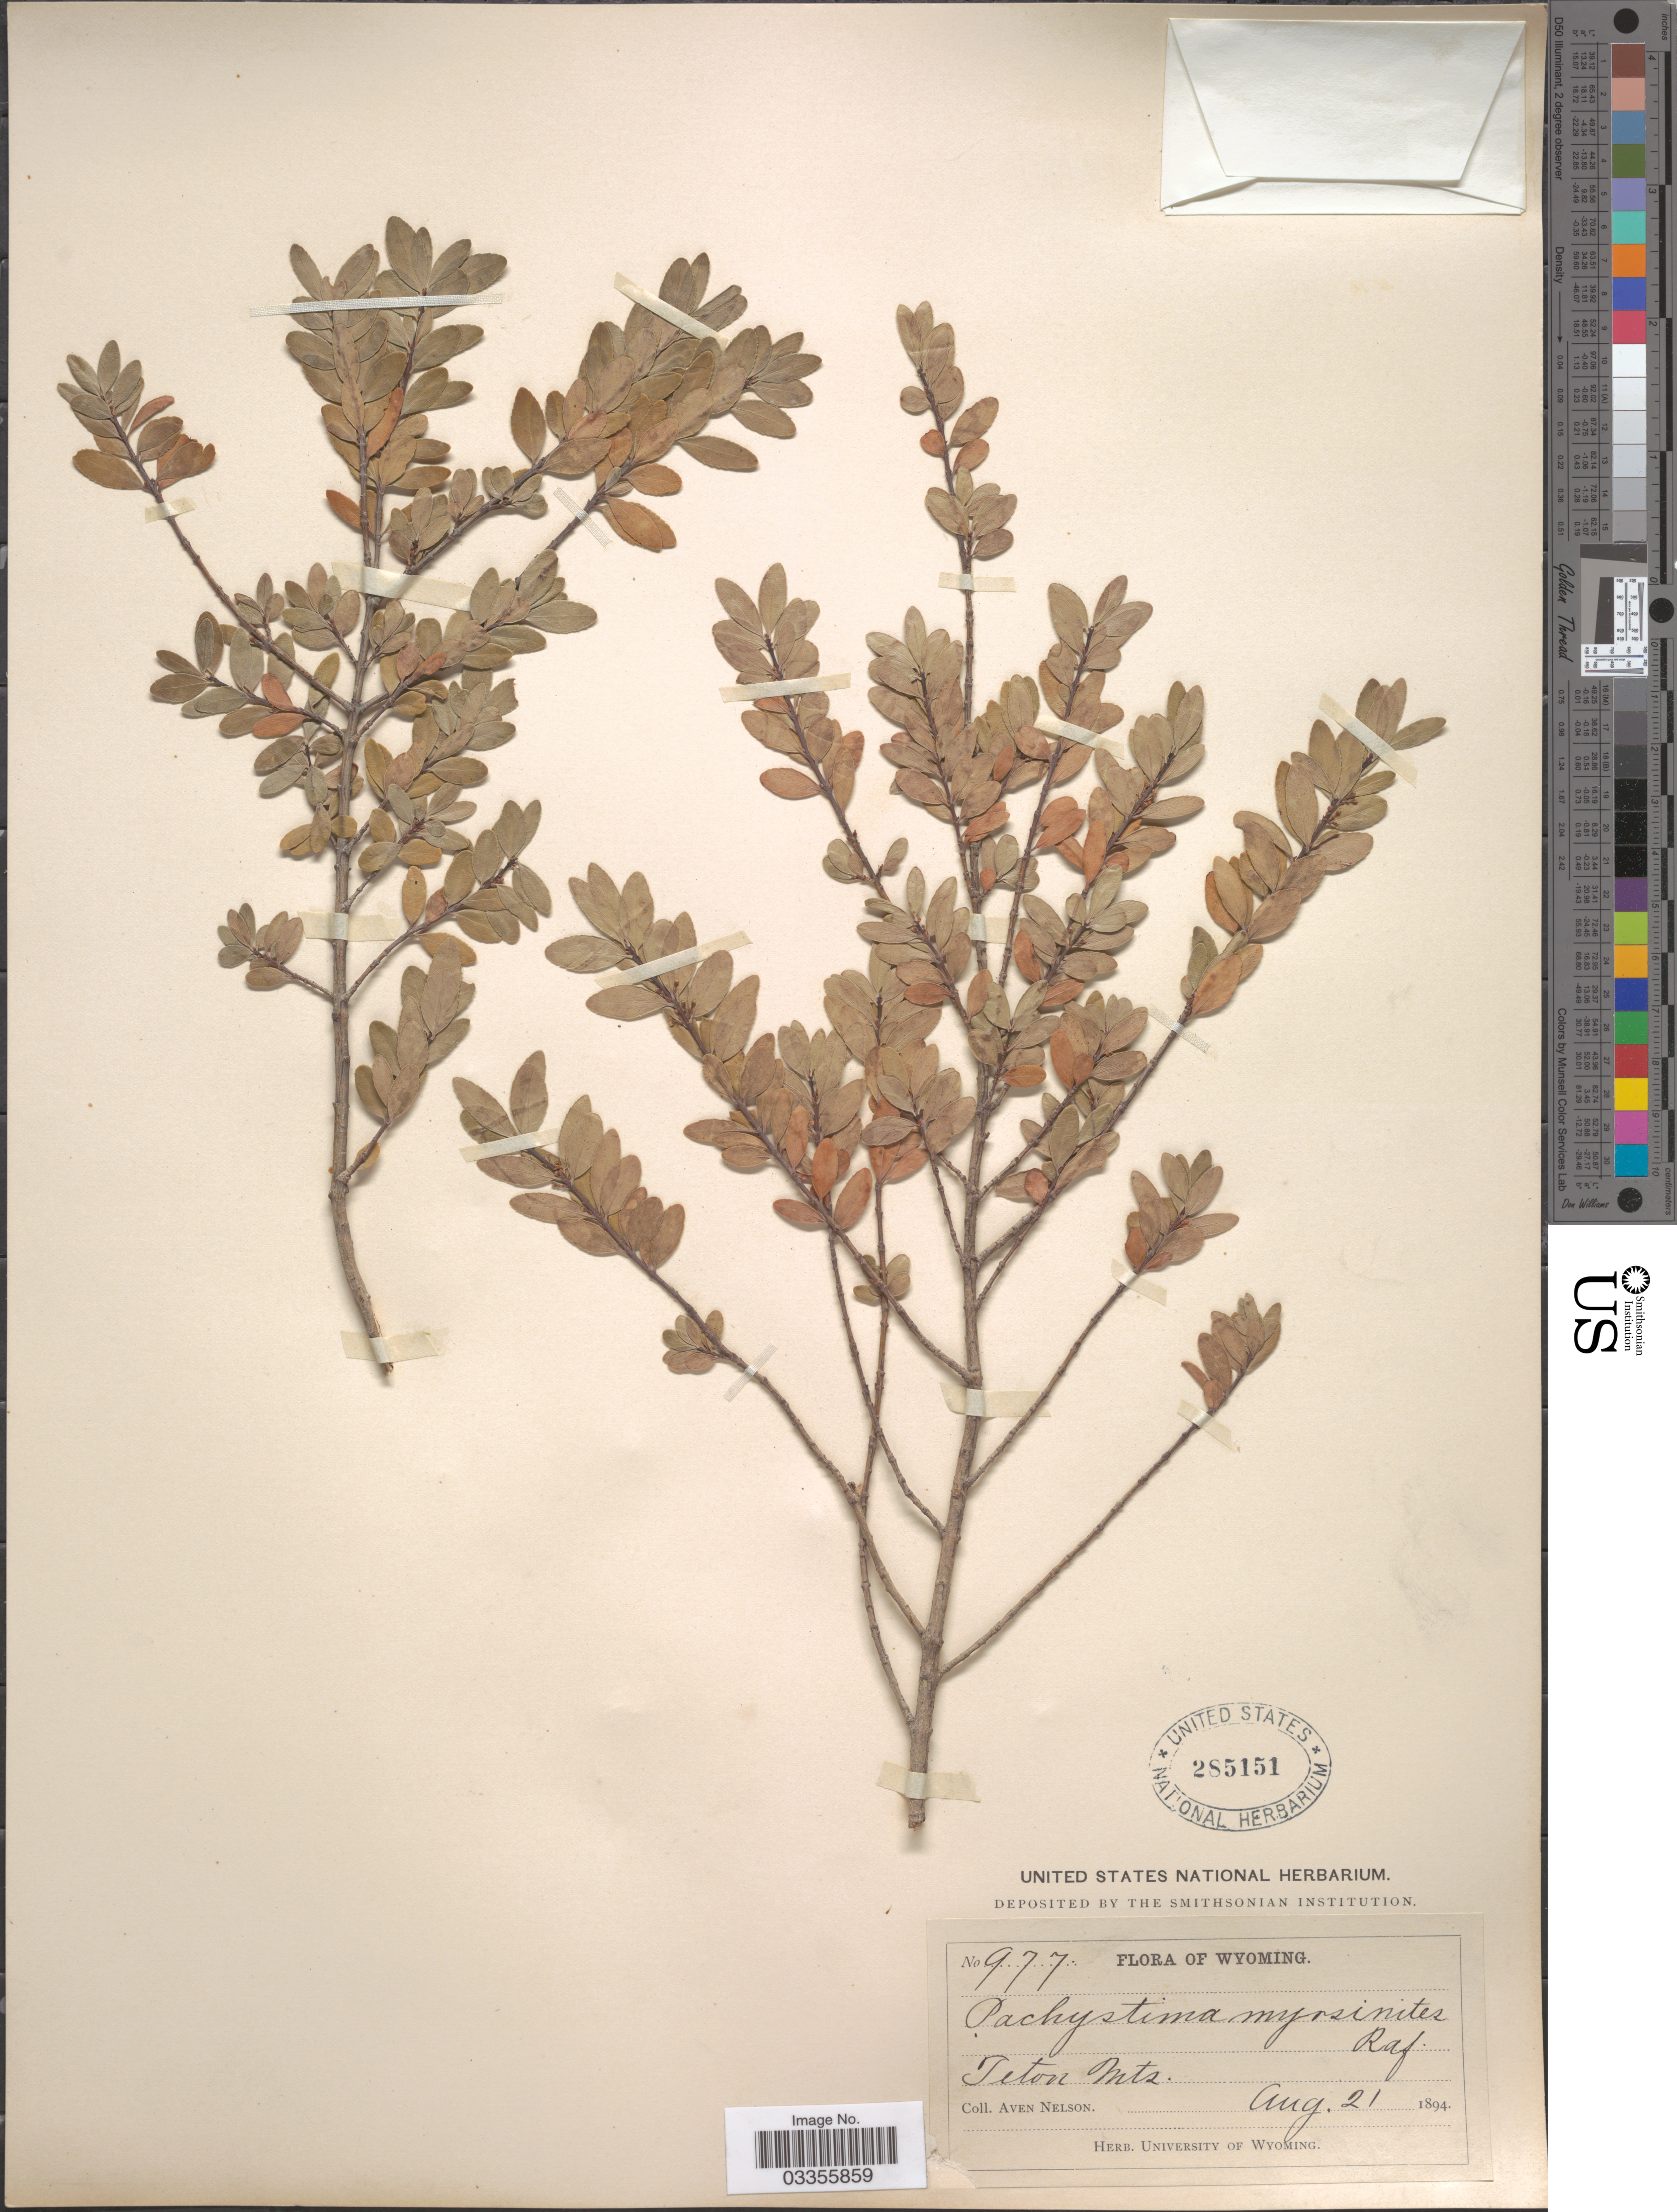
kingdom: Plantae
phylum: Tracheophyta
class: Magnoliopsida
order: Celastrales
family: Celastraceae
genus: Paxistima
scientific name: Paxistima myrsinites subsp. myrsinites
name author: (Pursh) Raf.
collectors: A. Nelson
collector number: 977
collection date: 1894-08-21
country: United States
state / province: Wyoming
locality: Teton Mts.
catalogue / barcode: US 285151